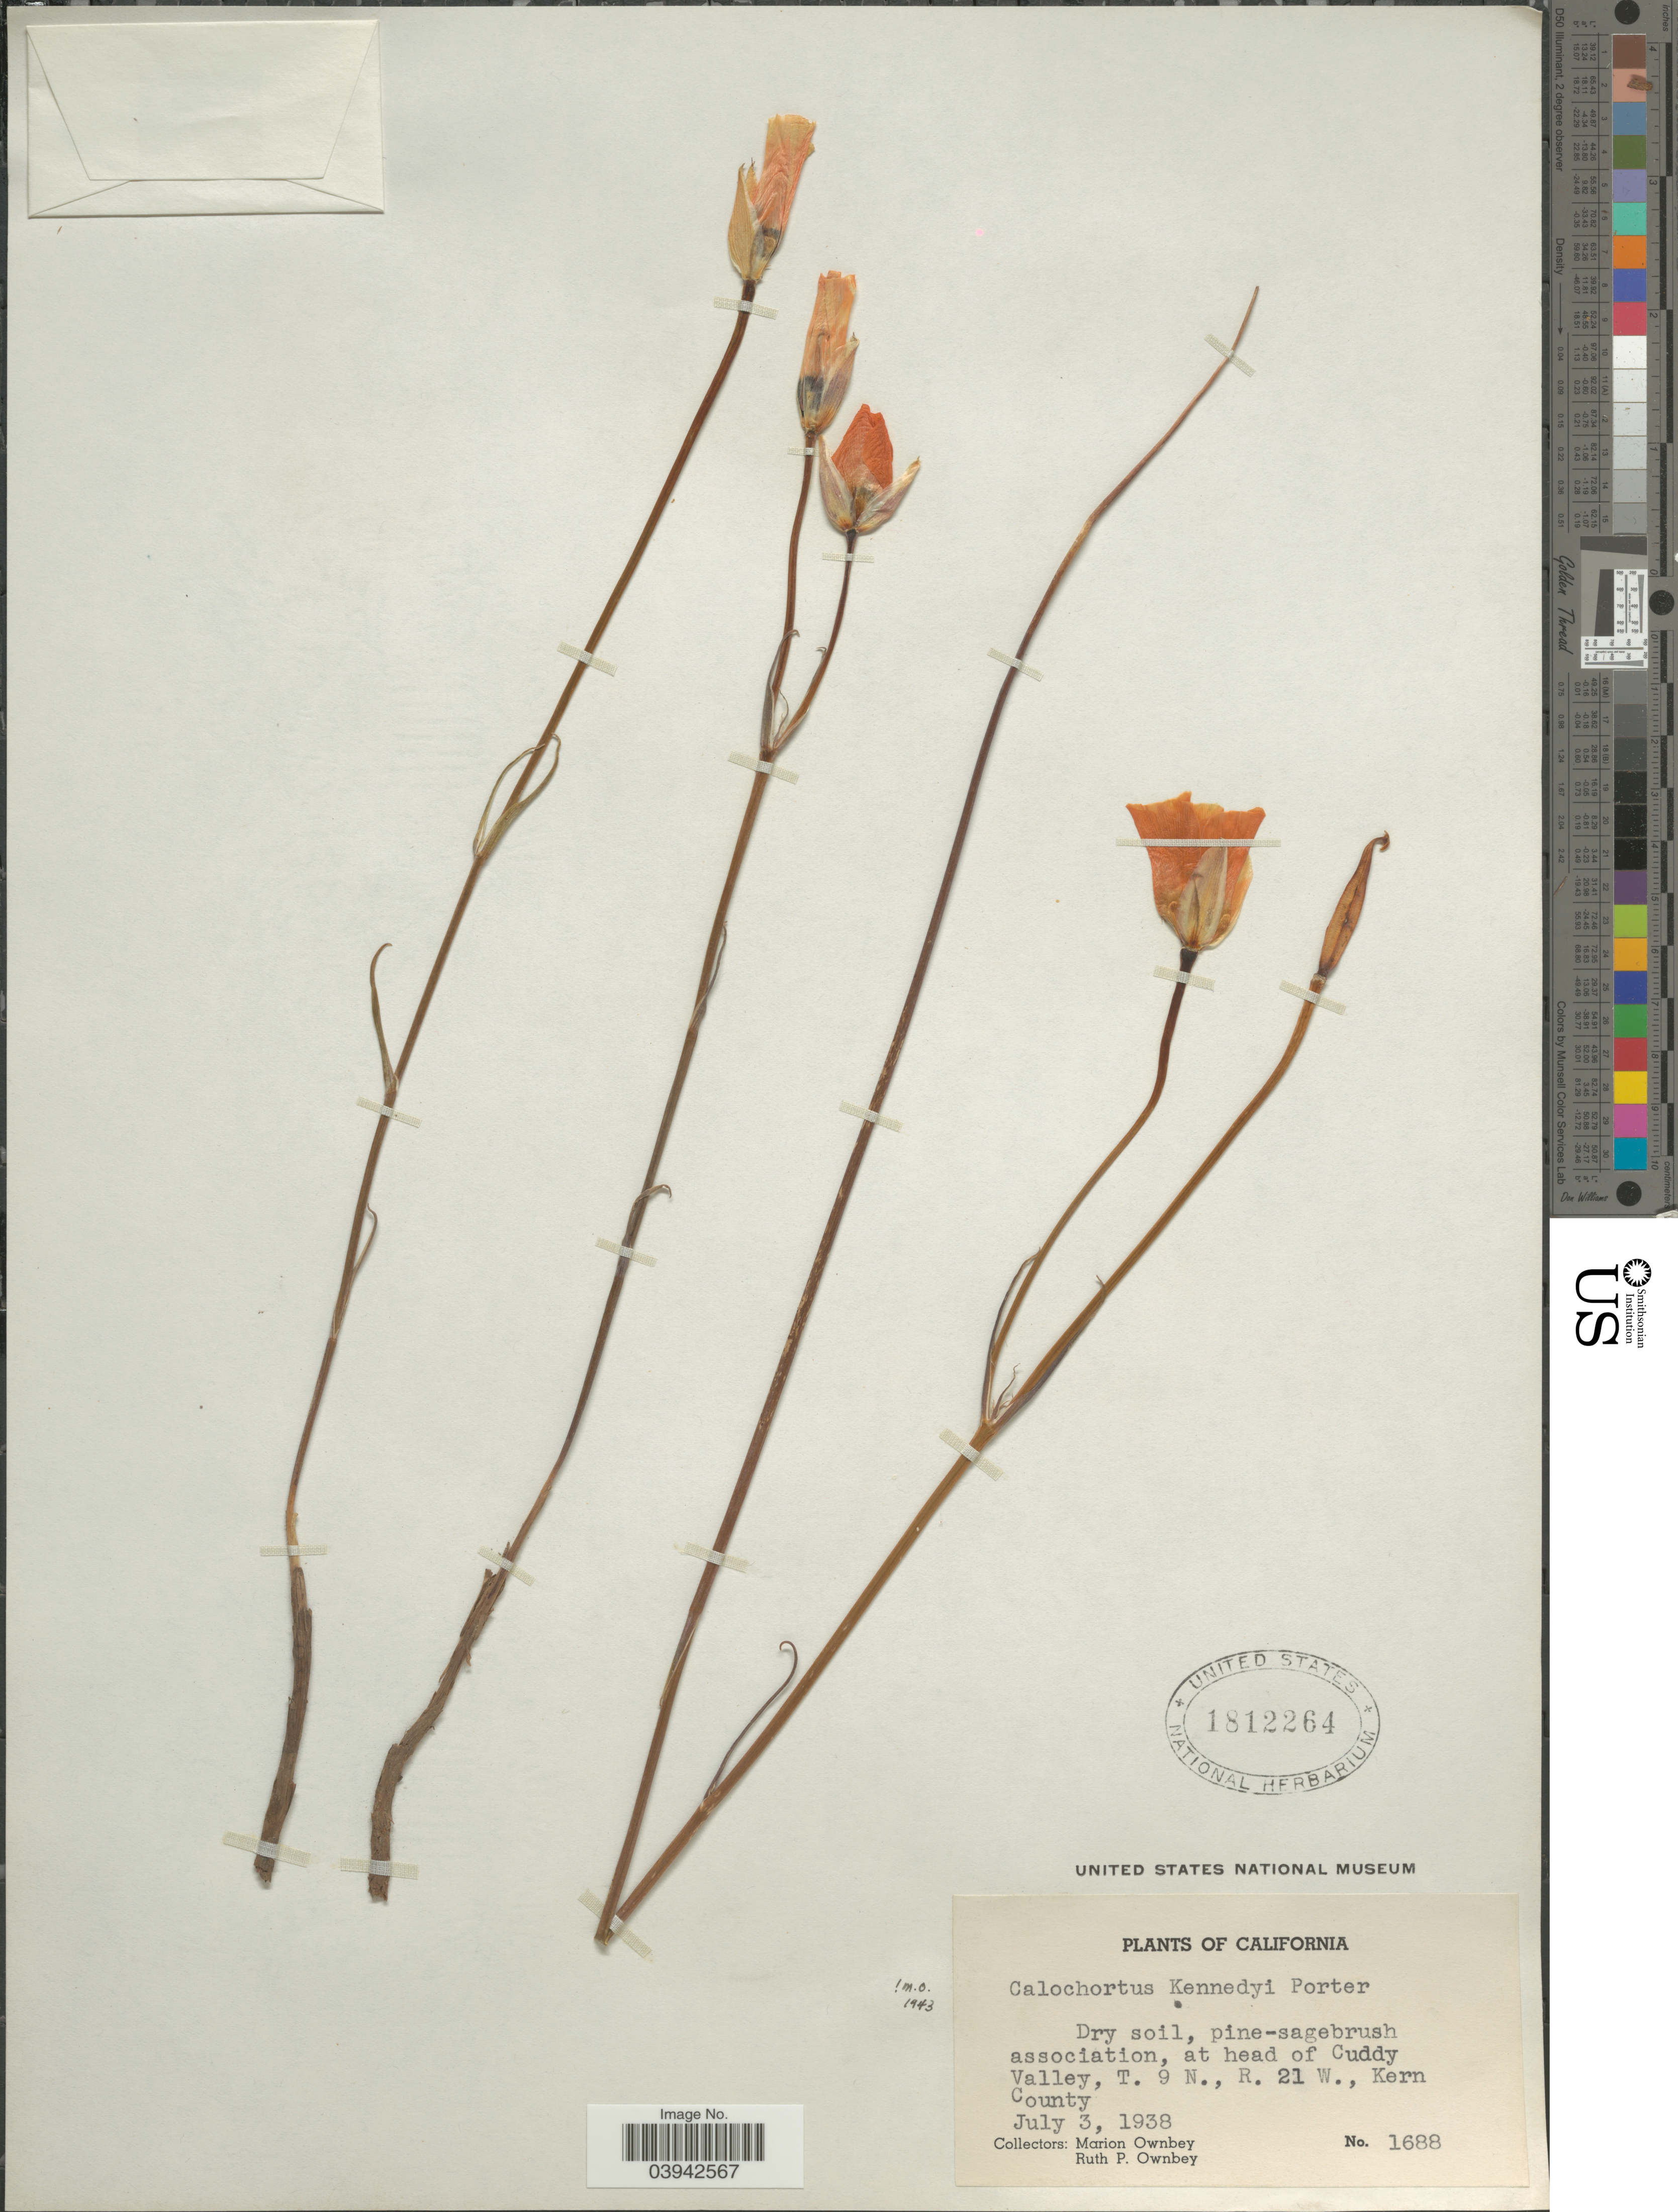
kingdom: Plantae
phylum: Tracheophyta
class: Liliopsida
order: Liliales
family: Liliaceae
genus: Calochortus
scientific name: Calochortus kennedyi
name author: Porter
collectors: M. Ownbey & R. Ownbey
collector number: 1688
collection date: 1938-07-03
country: United States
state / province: California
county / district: Kern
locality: At head of Cuddy Valley, T. 9 N., R. 21 W., Kern County.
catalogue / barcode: US 1812264